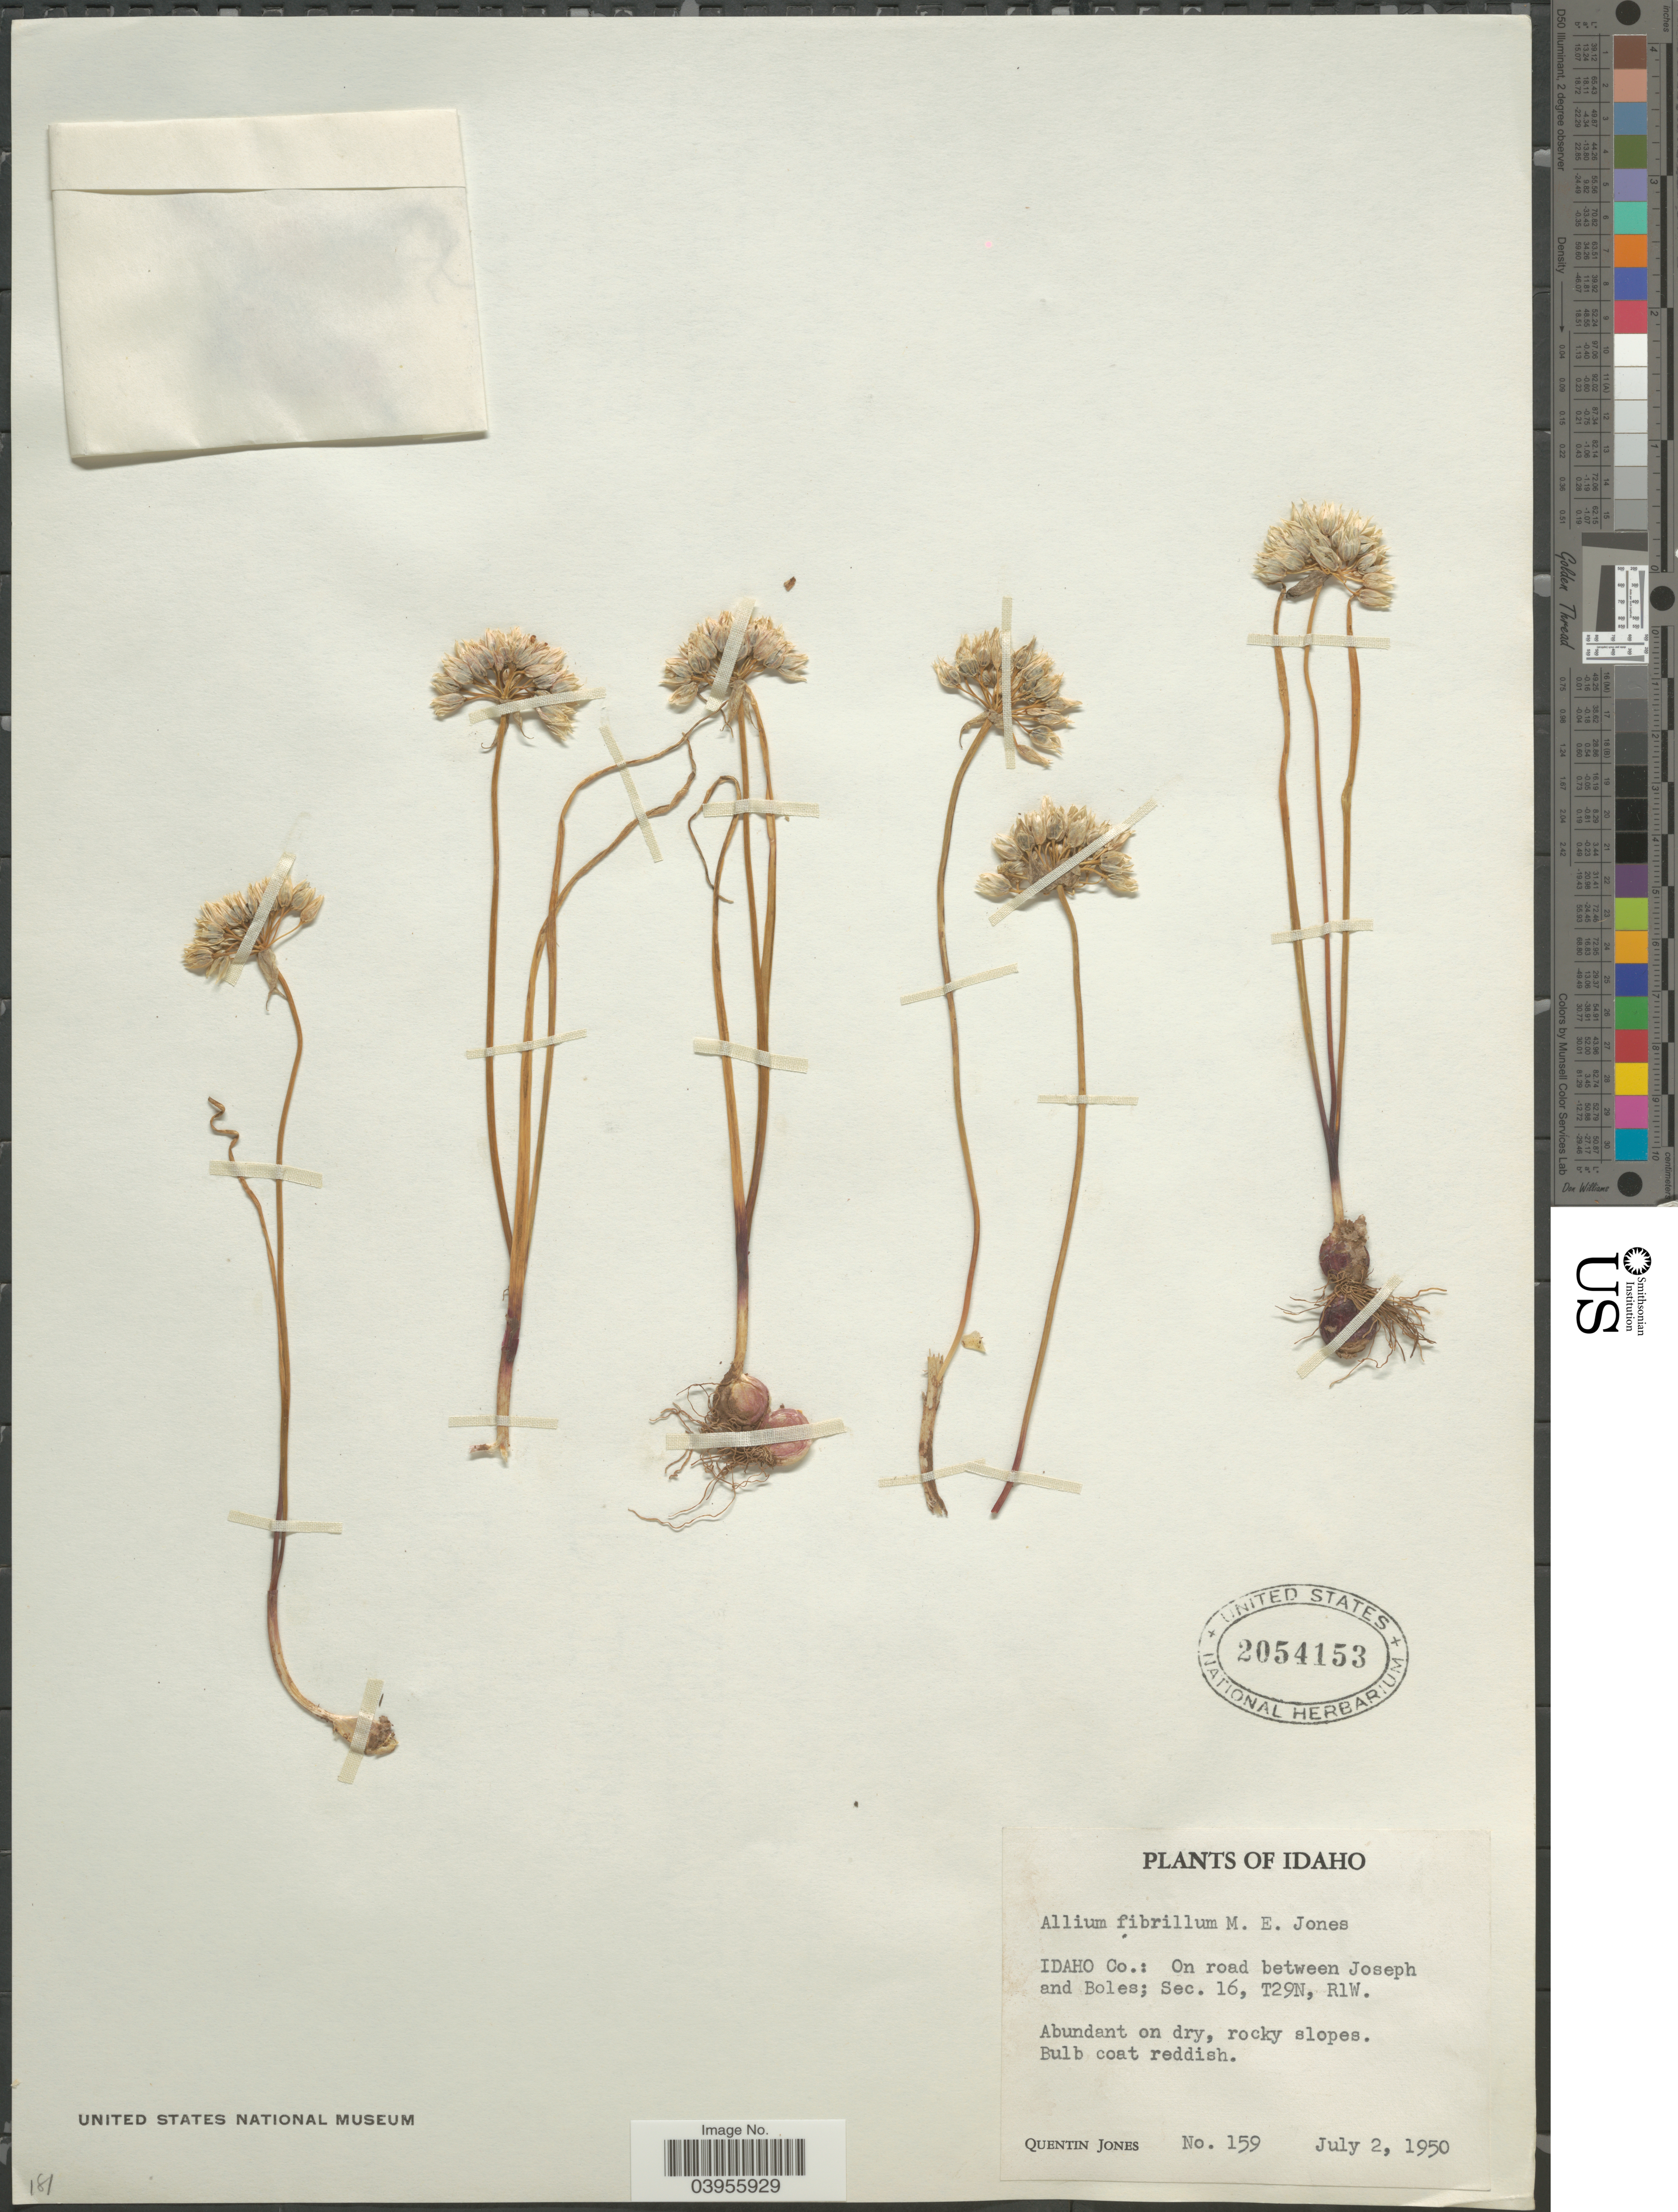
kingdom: Plantae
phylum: Tracheophyta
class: Liliopsida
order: Asparagales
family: Amaryllidaceae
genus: Allium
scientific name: Allium fibrillum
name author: M.E. Jones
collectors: Q. Jones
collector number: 159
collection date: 1950-07-02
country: United States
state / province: Idaho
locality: Idaho Co.: On road between Joseph and Boles; Sec. 16, T29N, R1W.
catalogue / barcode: US 2054153